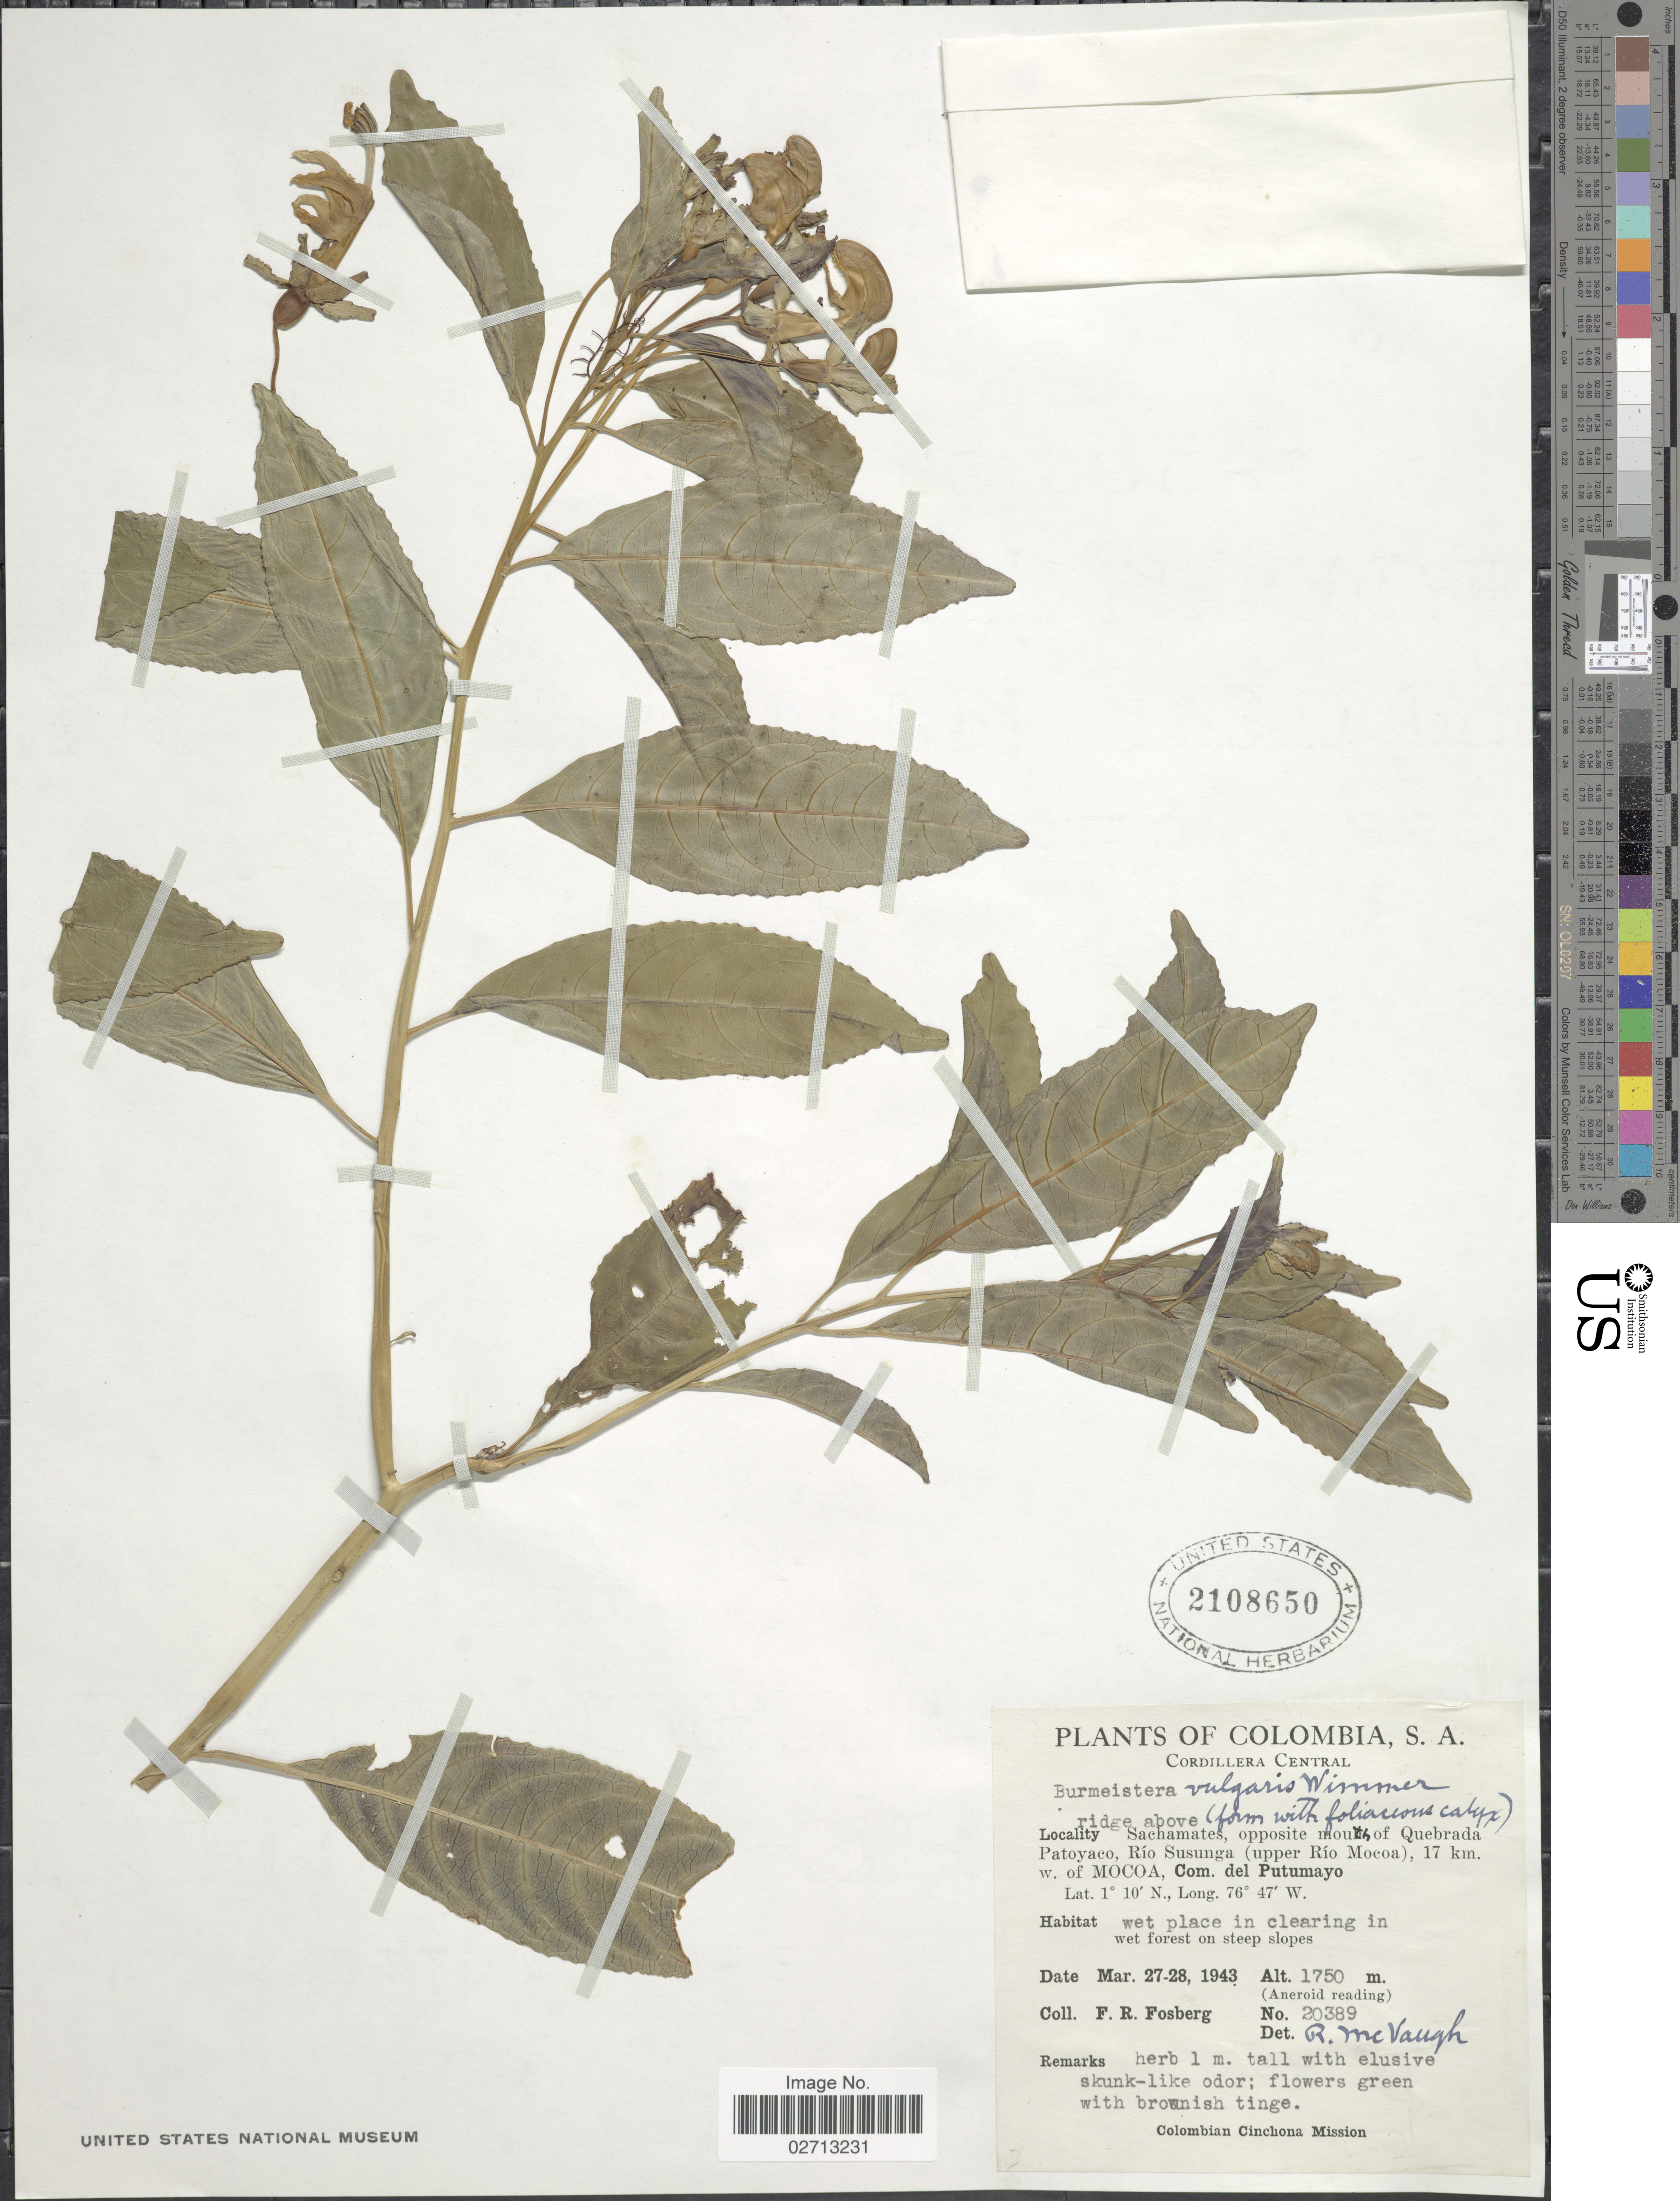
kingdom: Plantae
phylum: Tracheophyta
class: Magnoliopsida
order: Asterales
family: Campanulaceae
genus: Burmeistera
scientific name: Burmeistera vulgaris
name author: E. Wimm.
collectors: F. R. Fosberg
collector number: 20389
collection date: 1943-03-27/1943-03-28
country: Colombia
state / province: Putumayo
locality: Cordillera Central. Ridge above Sachamates, opposite mouth of Quebrada Patoyaco, Río Susunga (upper Río Mocoa), 17 km. w. of Mocoa, Com. del Putumayo.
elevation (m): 1750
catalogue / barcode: US 2108650